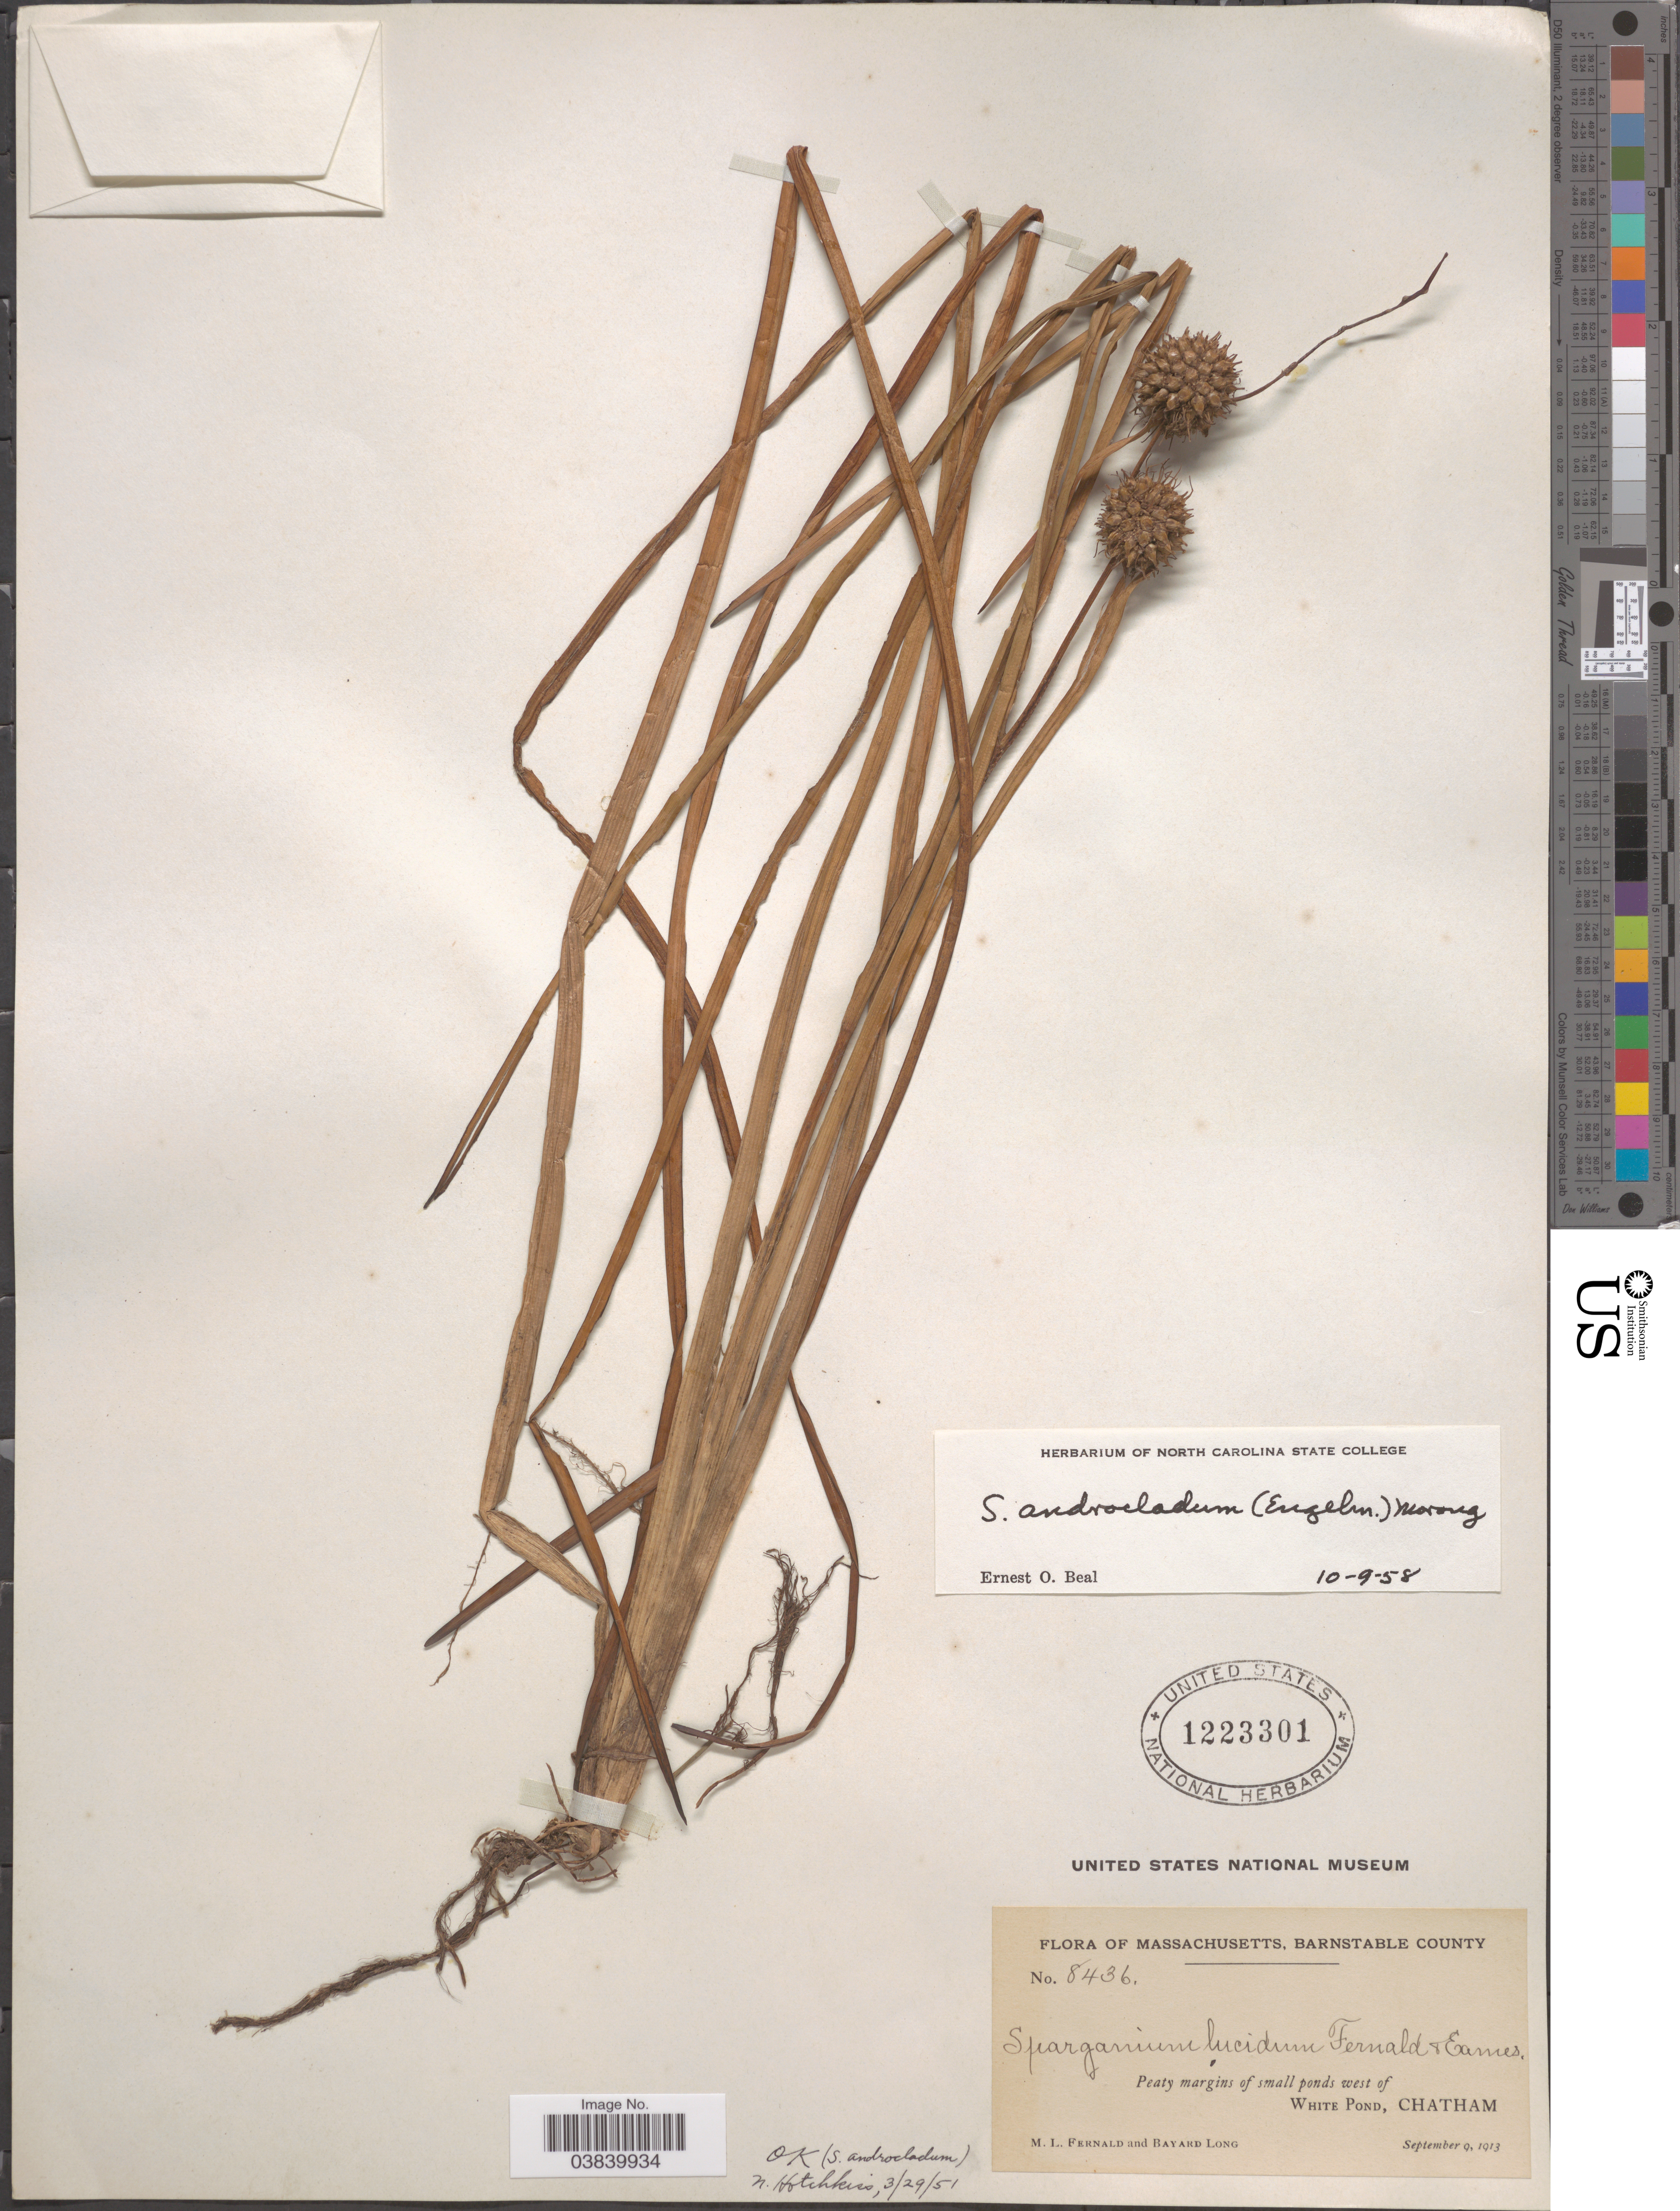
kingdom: Plantae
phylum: Tracheophyta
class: Liliopsida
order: Poales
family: Typhaceae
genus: Sparganium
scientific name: Sparganium americanum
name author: Nutt.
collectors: M. L. Fernald & B. Long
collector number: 8436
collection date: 1913-09-09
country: United States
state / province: Massachusetts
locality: Barnstable County. West of White Pond, Chatham.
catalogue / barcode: US 1223301